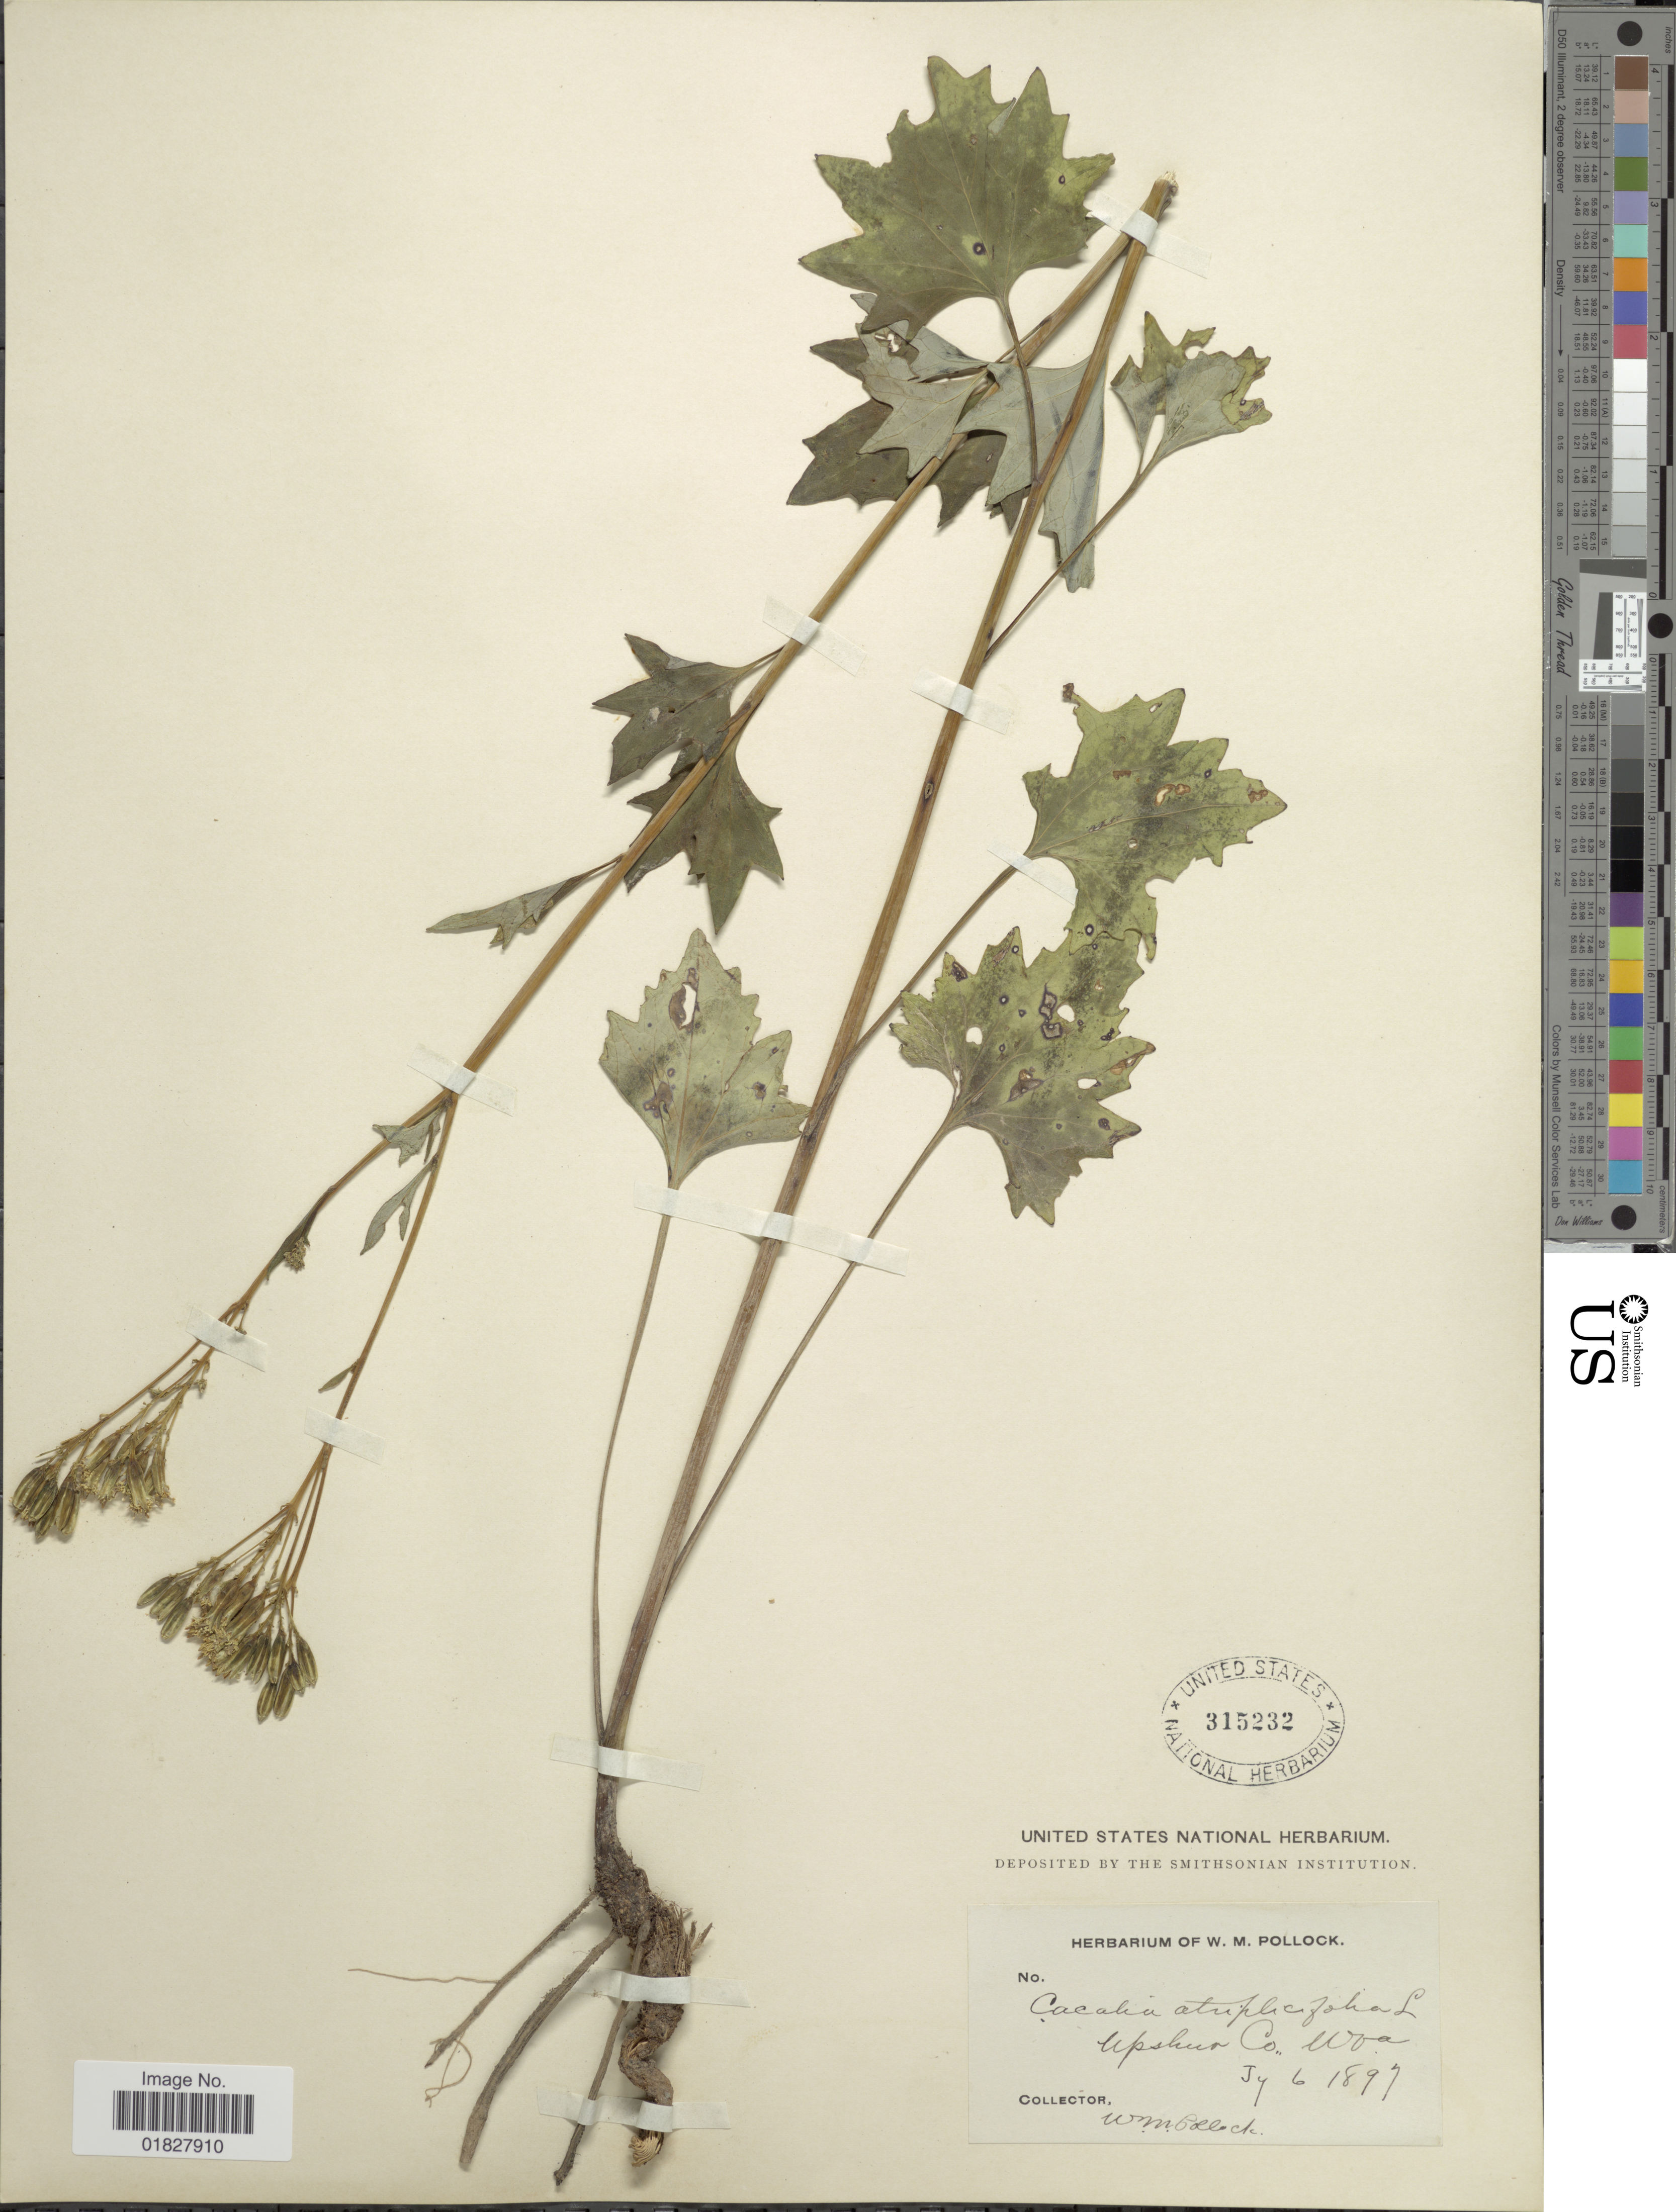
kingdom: Plantae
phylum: Tracheophyta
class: Magnoliopsida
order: Asterales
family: Asteraceae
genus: Arnoglossum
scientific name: Arnoglossum atriplicifolium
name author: (L.) H. Rob.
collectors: W. M. Pollock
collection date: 1897-07-06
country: United States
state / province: West Virginia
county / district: Upshur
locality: Wva.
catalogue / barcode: US 315232